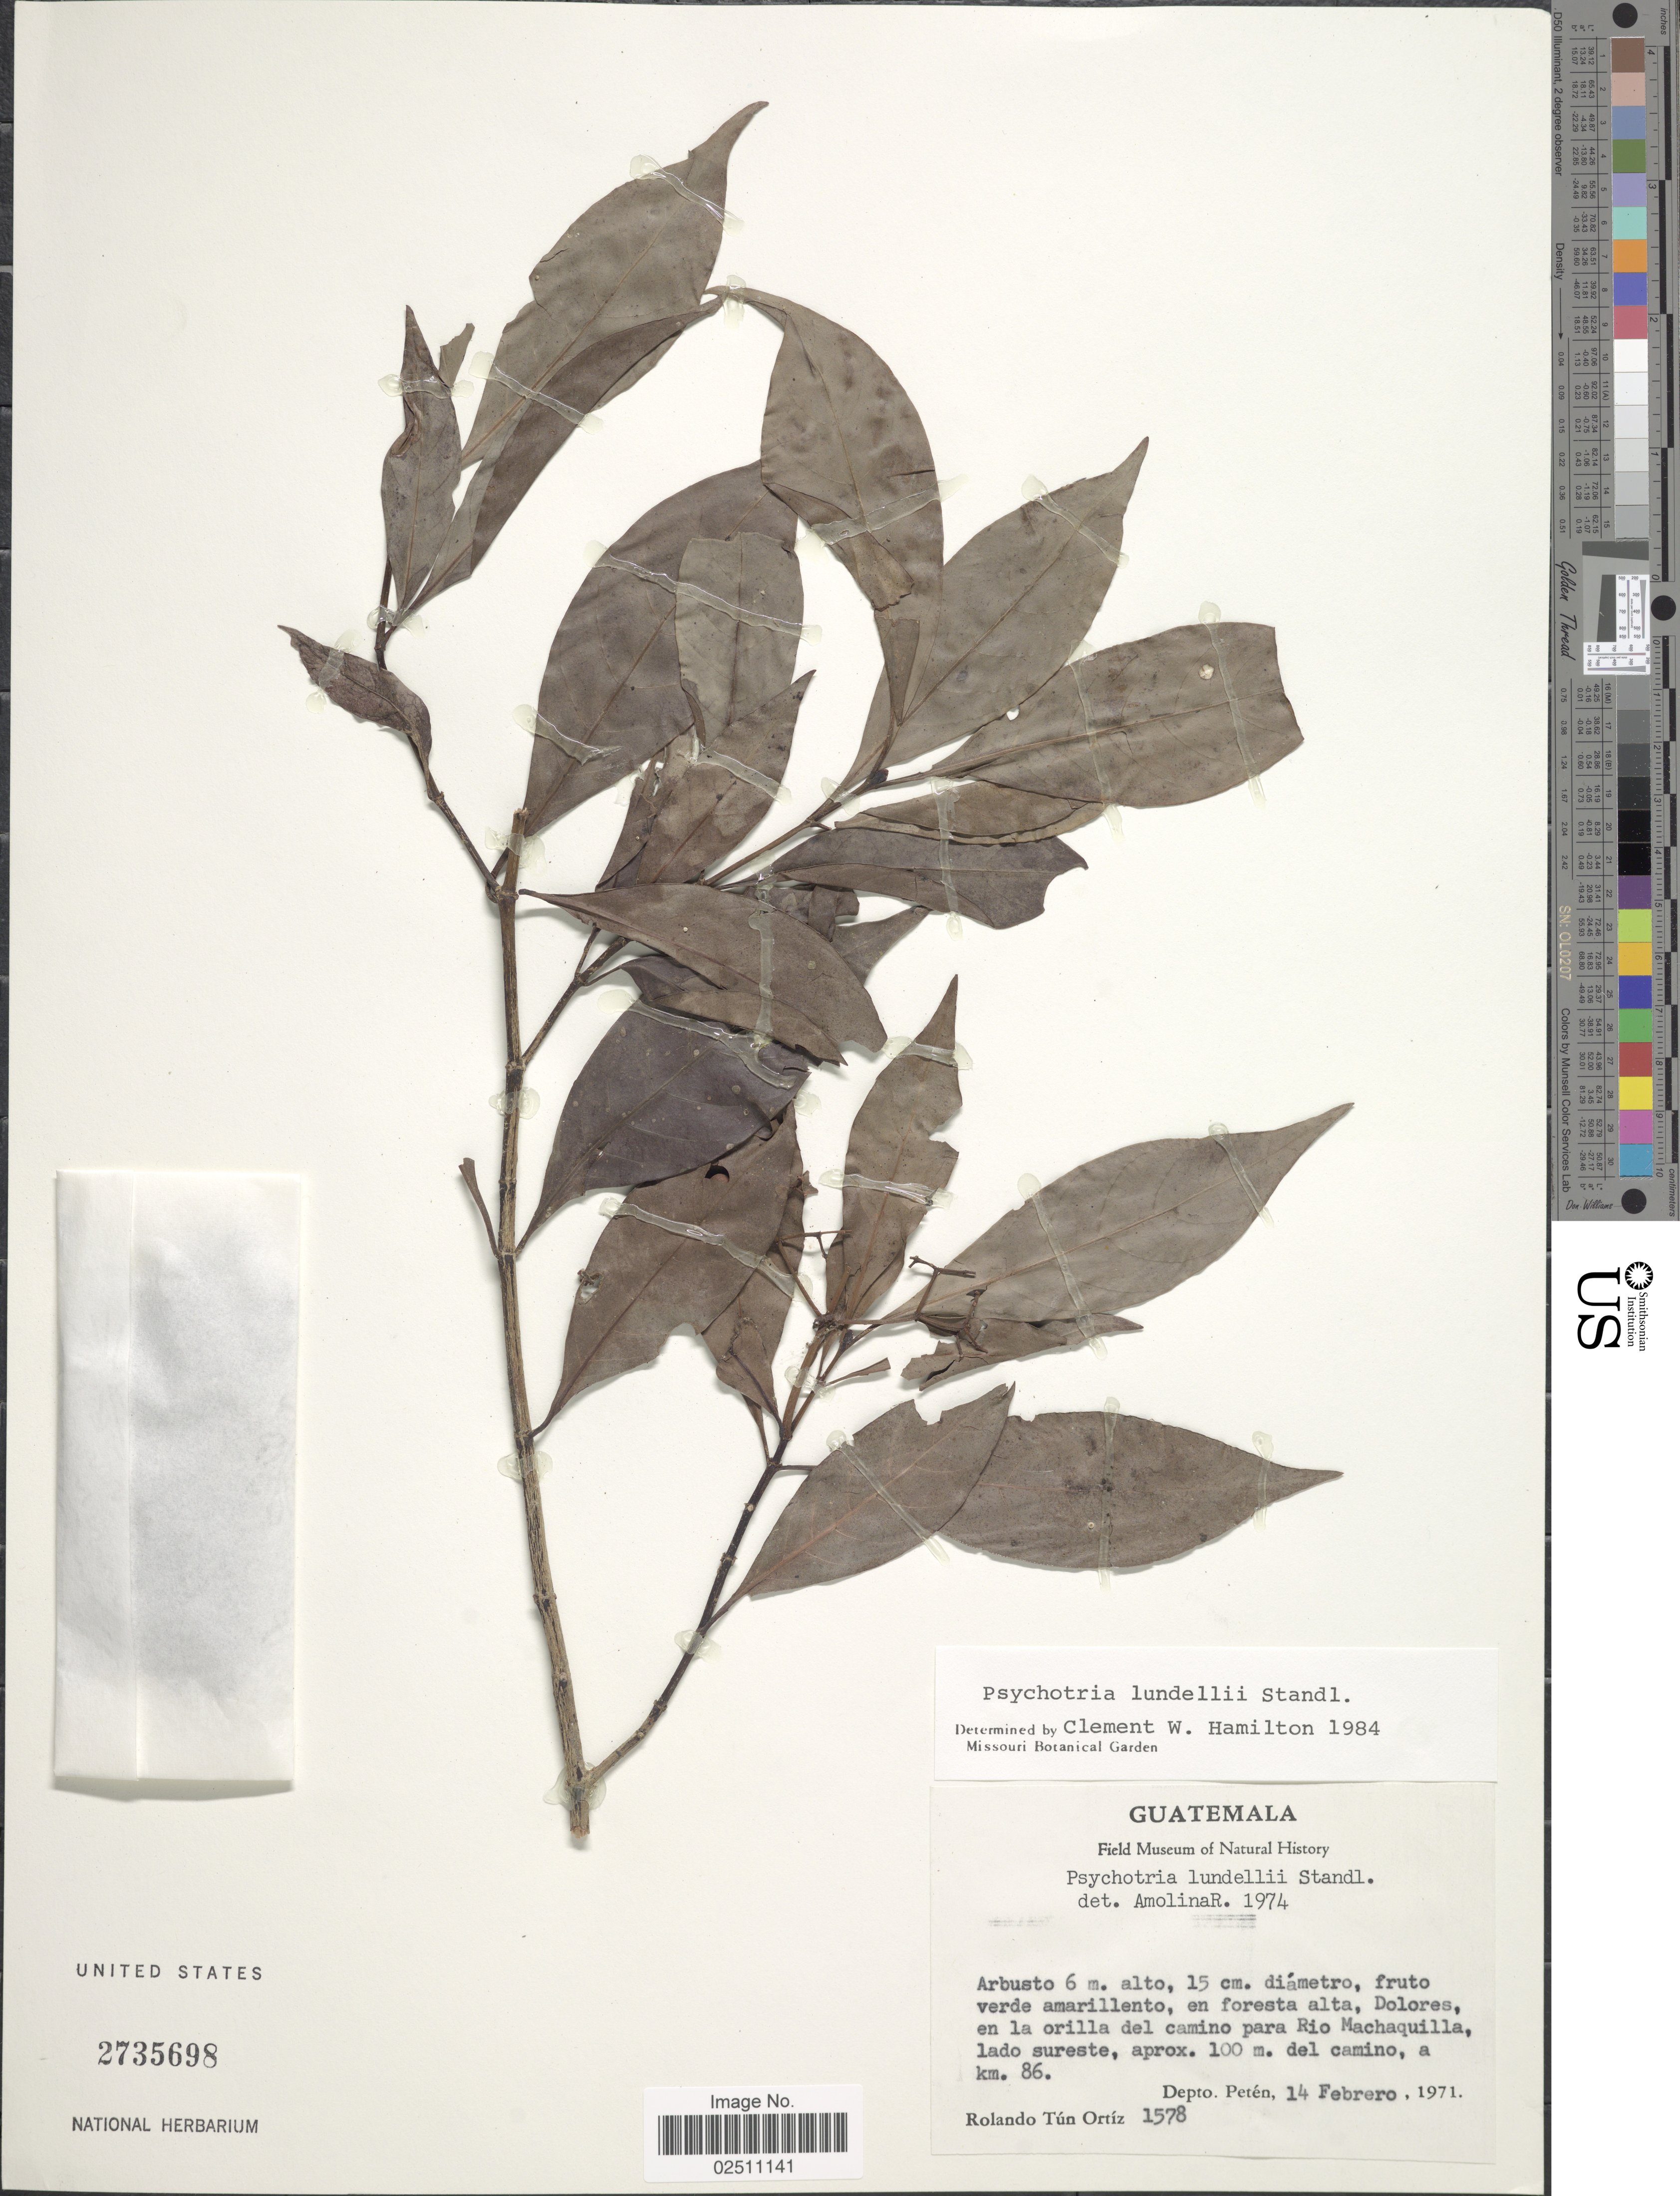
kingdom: Plantae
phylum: Tracheophyta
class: Magnoliopsida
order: Gentianales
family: Rubiaceae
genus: Psychotria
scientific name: Psychotria lundellii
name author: Standl.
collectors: R. T. Ortíz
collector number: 1578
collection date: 1971-02-14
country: Guatemala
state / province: El Petén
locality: En foresta alta, Dolores, en la orilla del camino para Rio Machaquilla, lado sureste, approx. 100 m. del camino, a km. 86. Depto. Peten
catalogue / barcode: US 2735698